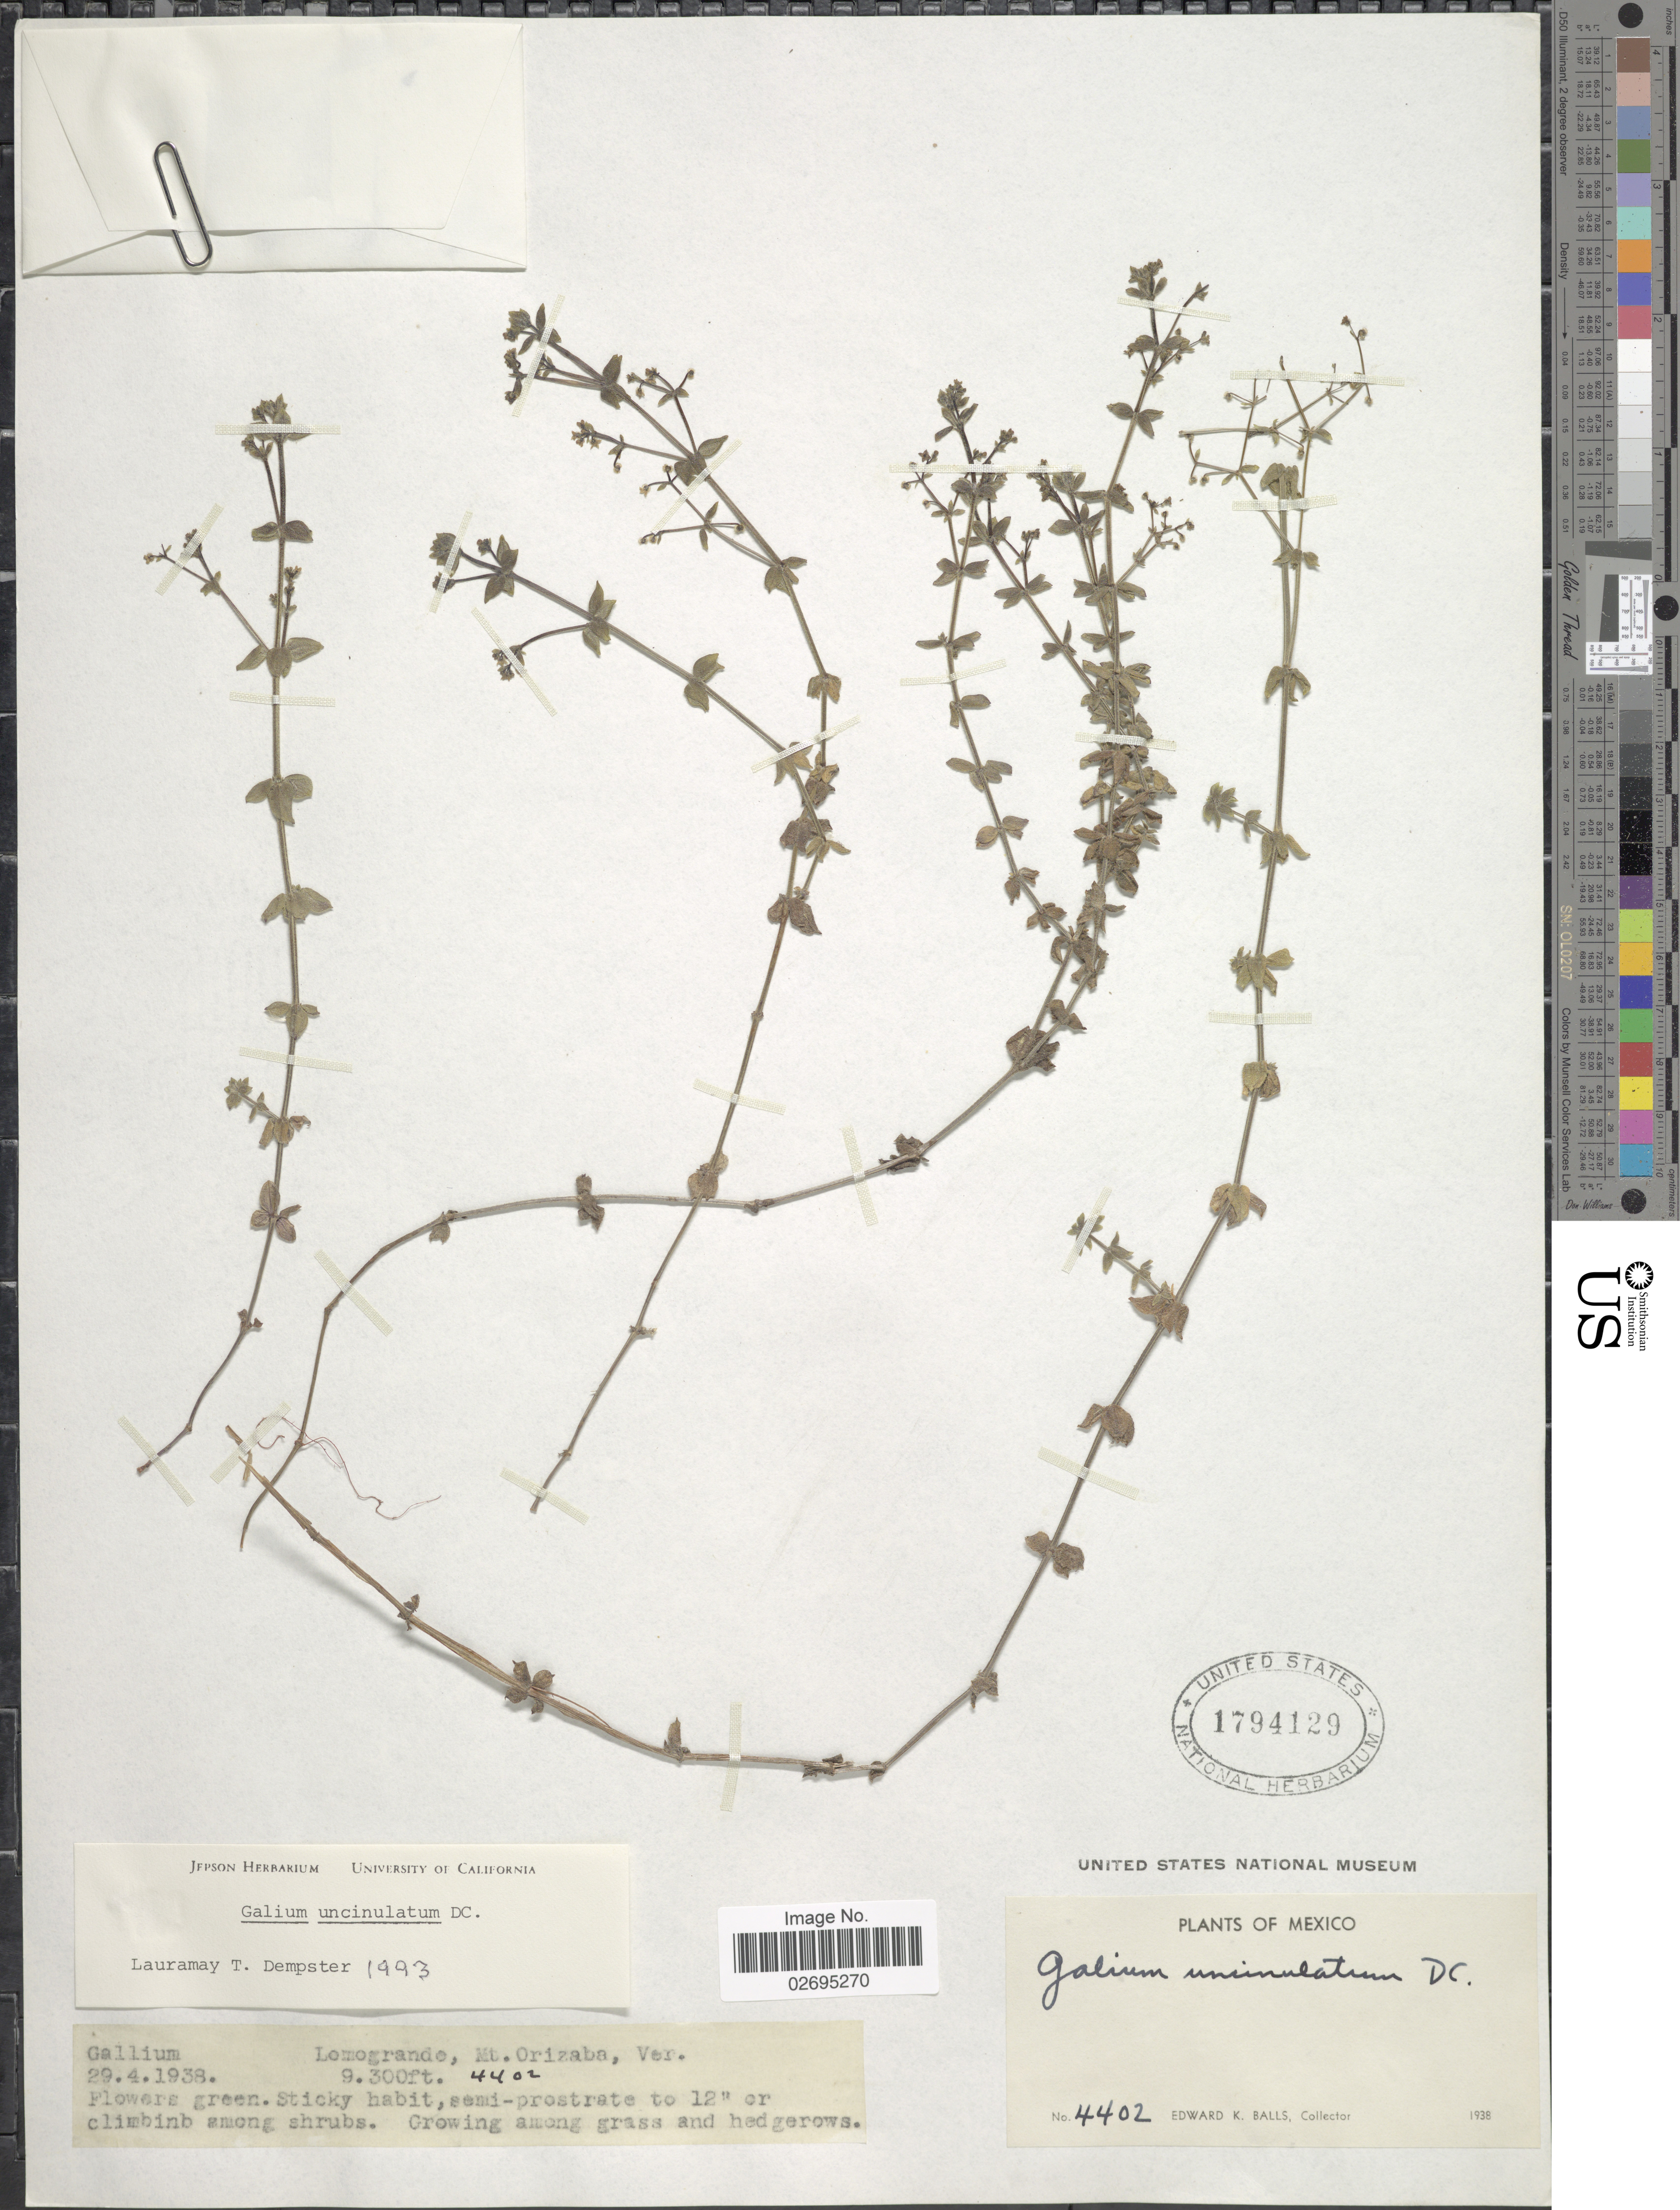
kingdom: Plantae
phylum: Tracheophyta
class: Magnoliopsida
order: Gentianales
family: Rubiaceae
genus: Galium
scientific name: Galium uncinulatum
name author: DC.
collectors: E. K. Balls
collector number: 4402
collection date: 1938-04-29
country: Mexico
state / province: Veracruz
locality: Lomogrande, Mt. Orizaba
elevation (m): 2835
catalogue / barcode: US 1794129